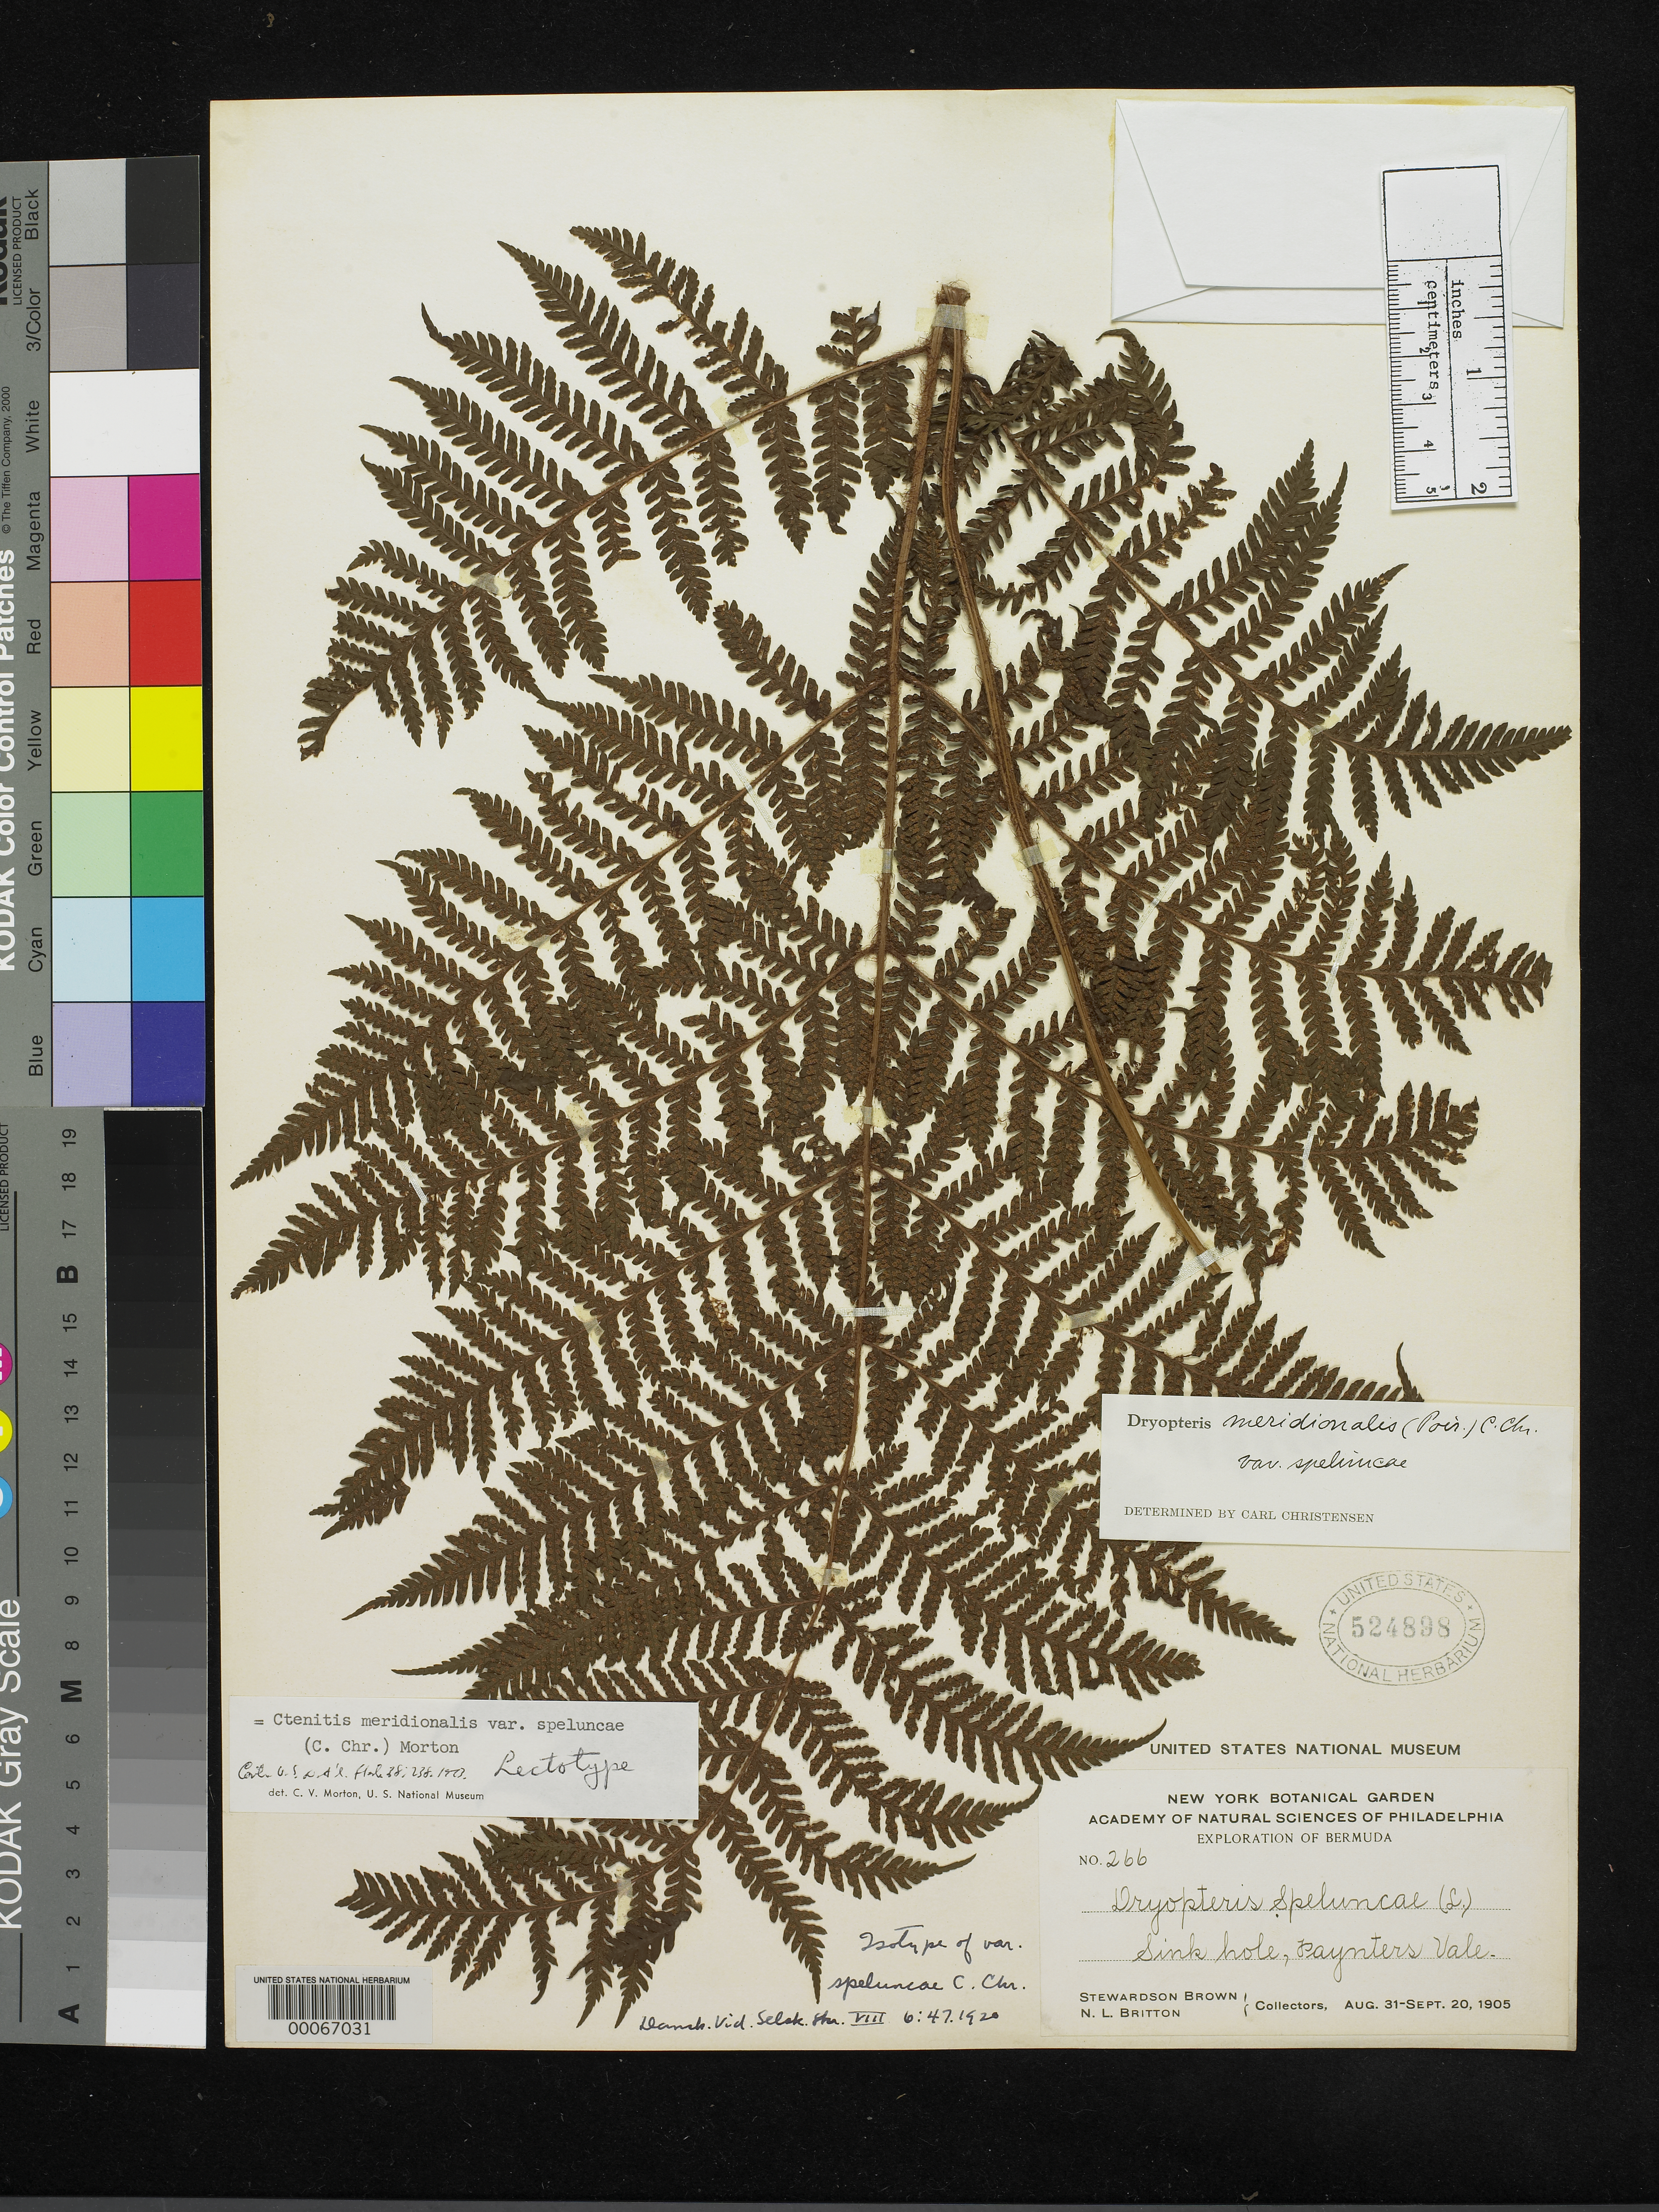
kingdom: Plantae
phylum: Tracheophyta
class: Polypodiopsida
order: Polypodiales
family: Dryopteridaceae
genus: Dryopteris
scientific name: Dryopteris meridionalis var. speluncae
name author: C. Chr.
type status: Type Collection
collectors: S. Brown & N. Britton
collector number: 266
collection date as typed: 31 Aug 1905 to 30 Sep 1905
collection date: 1905-08-31/1905-09-30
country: Bermuda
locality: Sink Hole, Paynter's Vale.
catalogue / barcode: US 524898